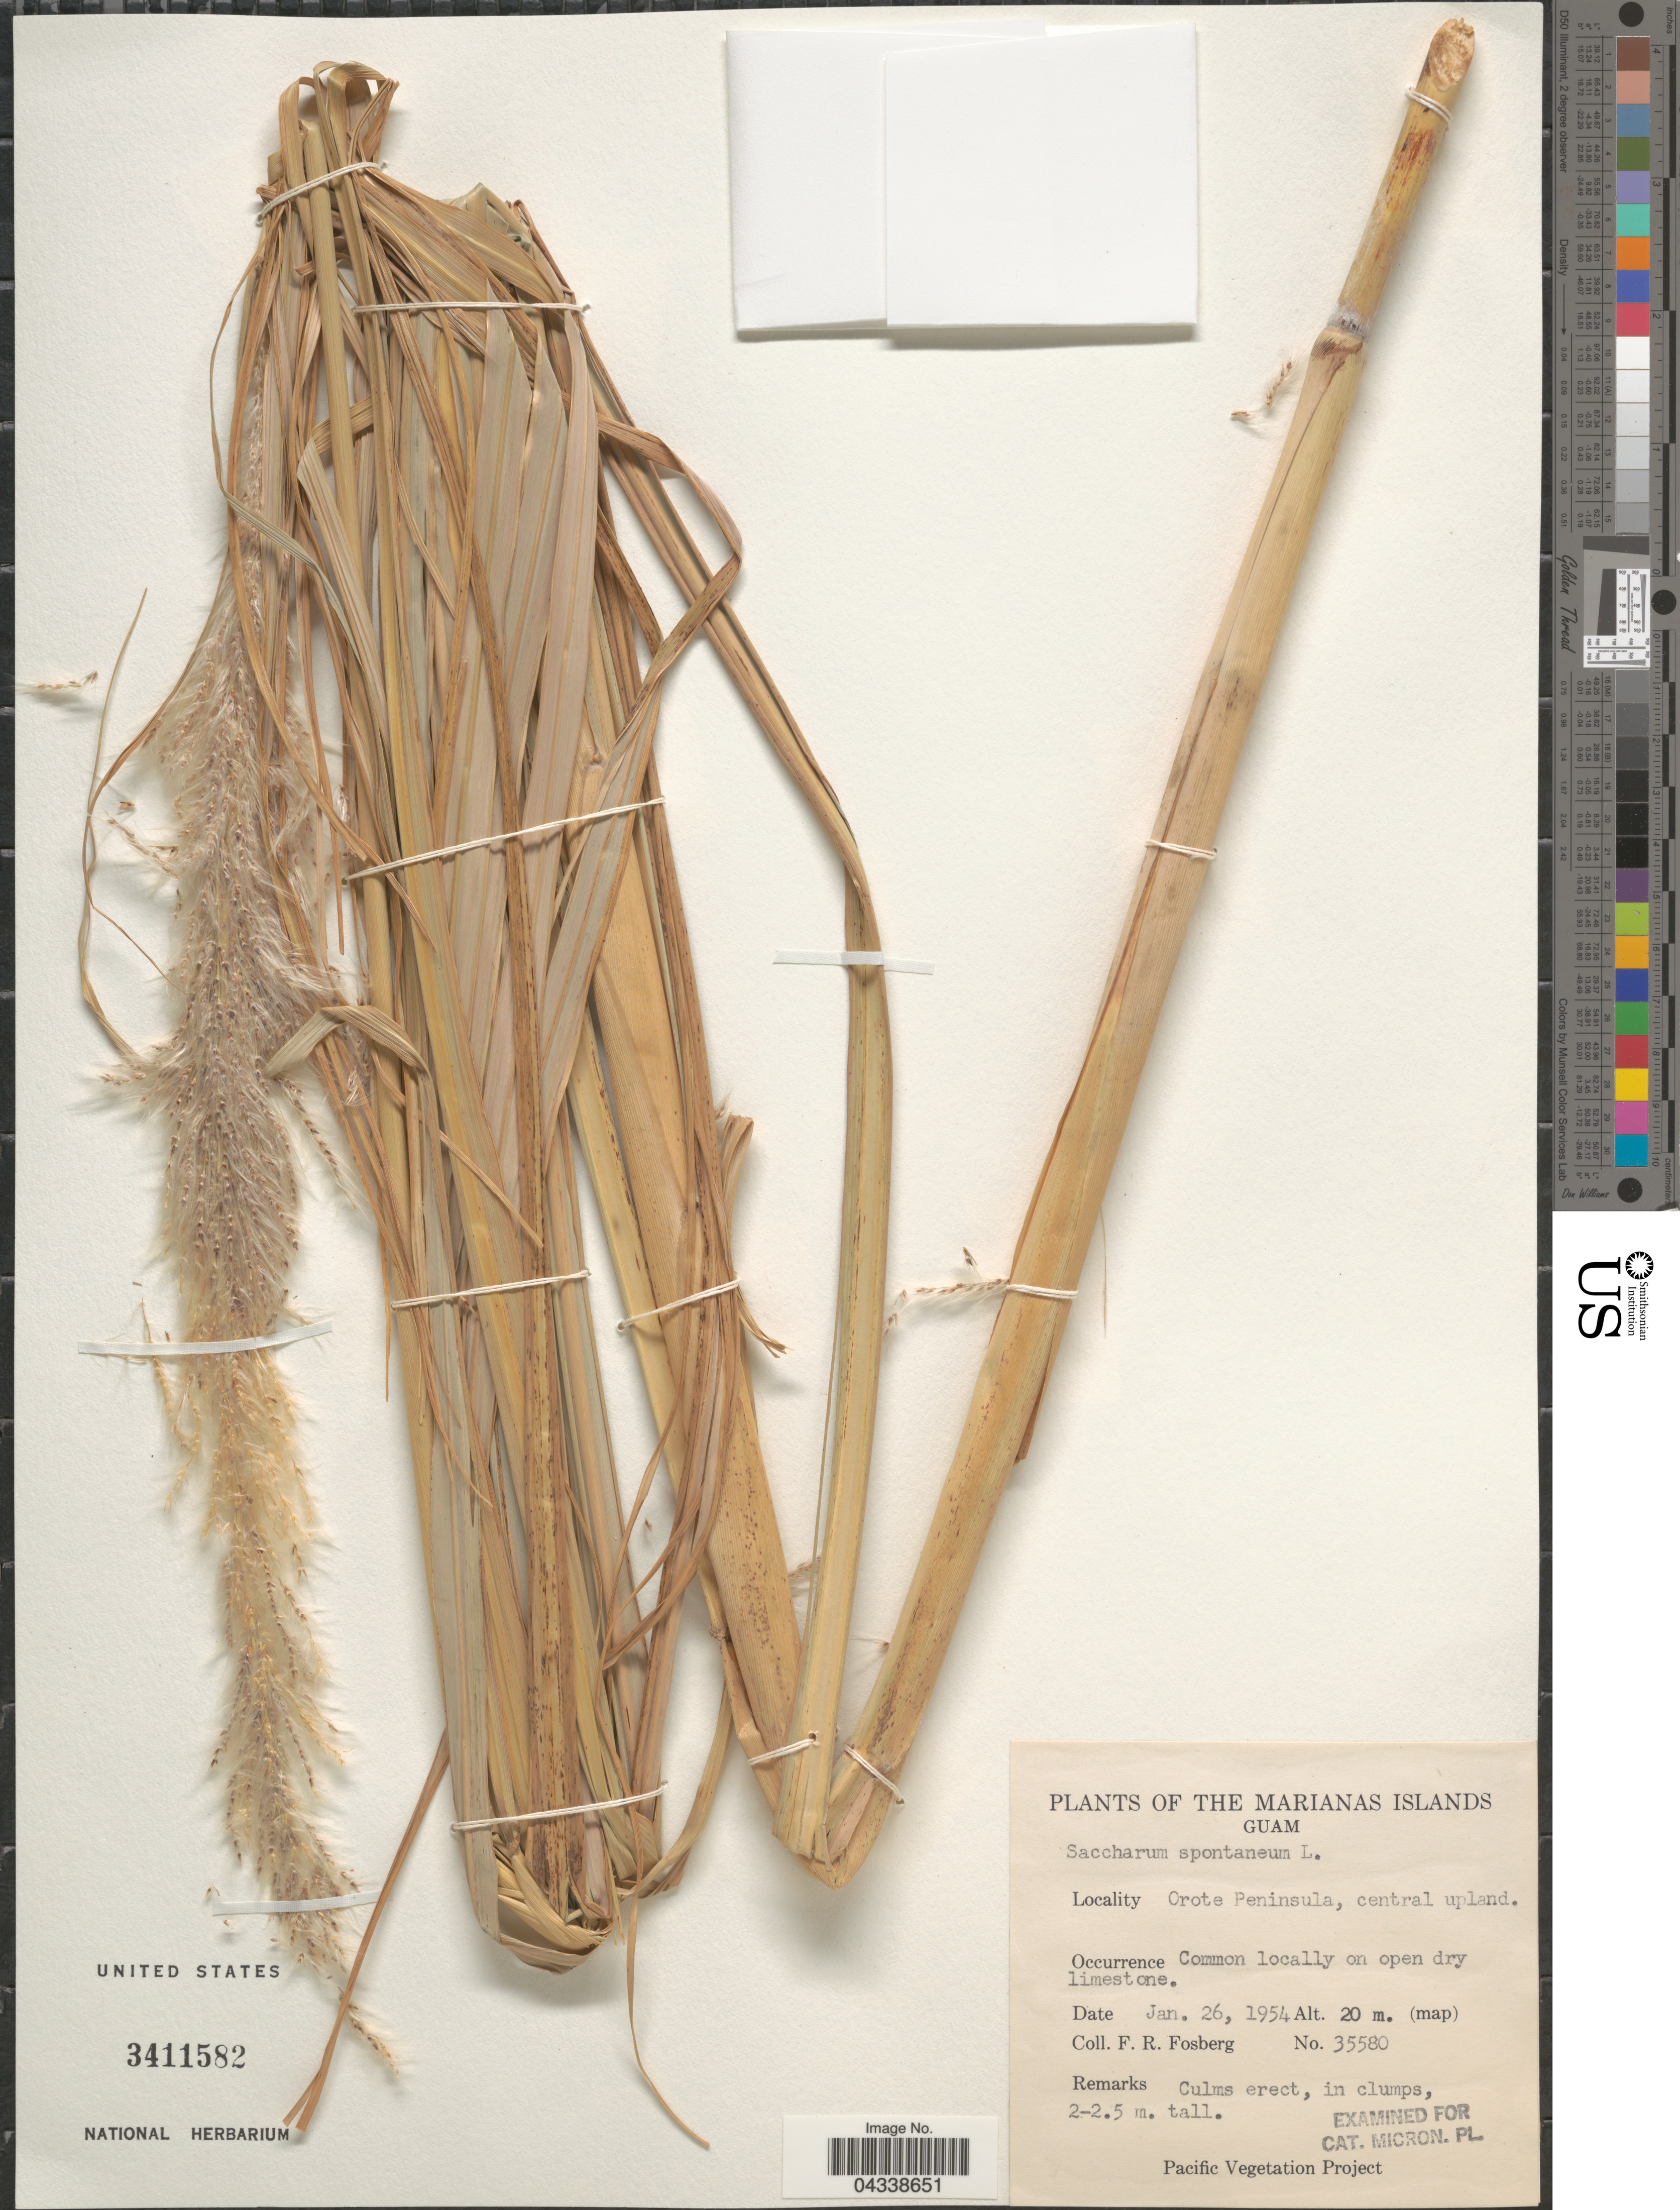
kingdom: Plantae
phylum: Tracheophyta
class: Liliopsida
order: Poales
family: Poaceae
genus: Saccharum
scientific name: Saccharum spontaneum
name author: L.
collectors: F. R. Fosberg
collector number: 35580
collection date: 1954-01-26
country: Guam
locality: The Marianas Islands. Orote Peninsula, central upland.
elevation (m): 20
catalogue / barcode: US 3411582